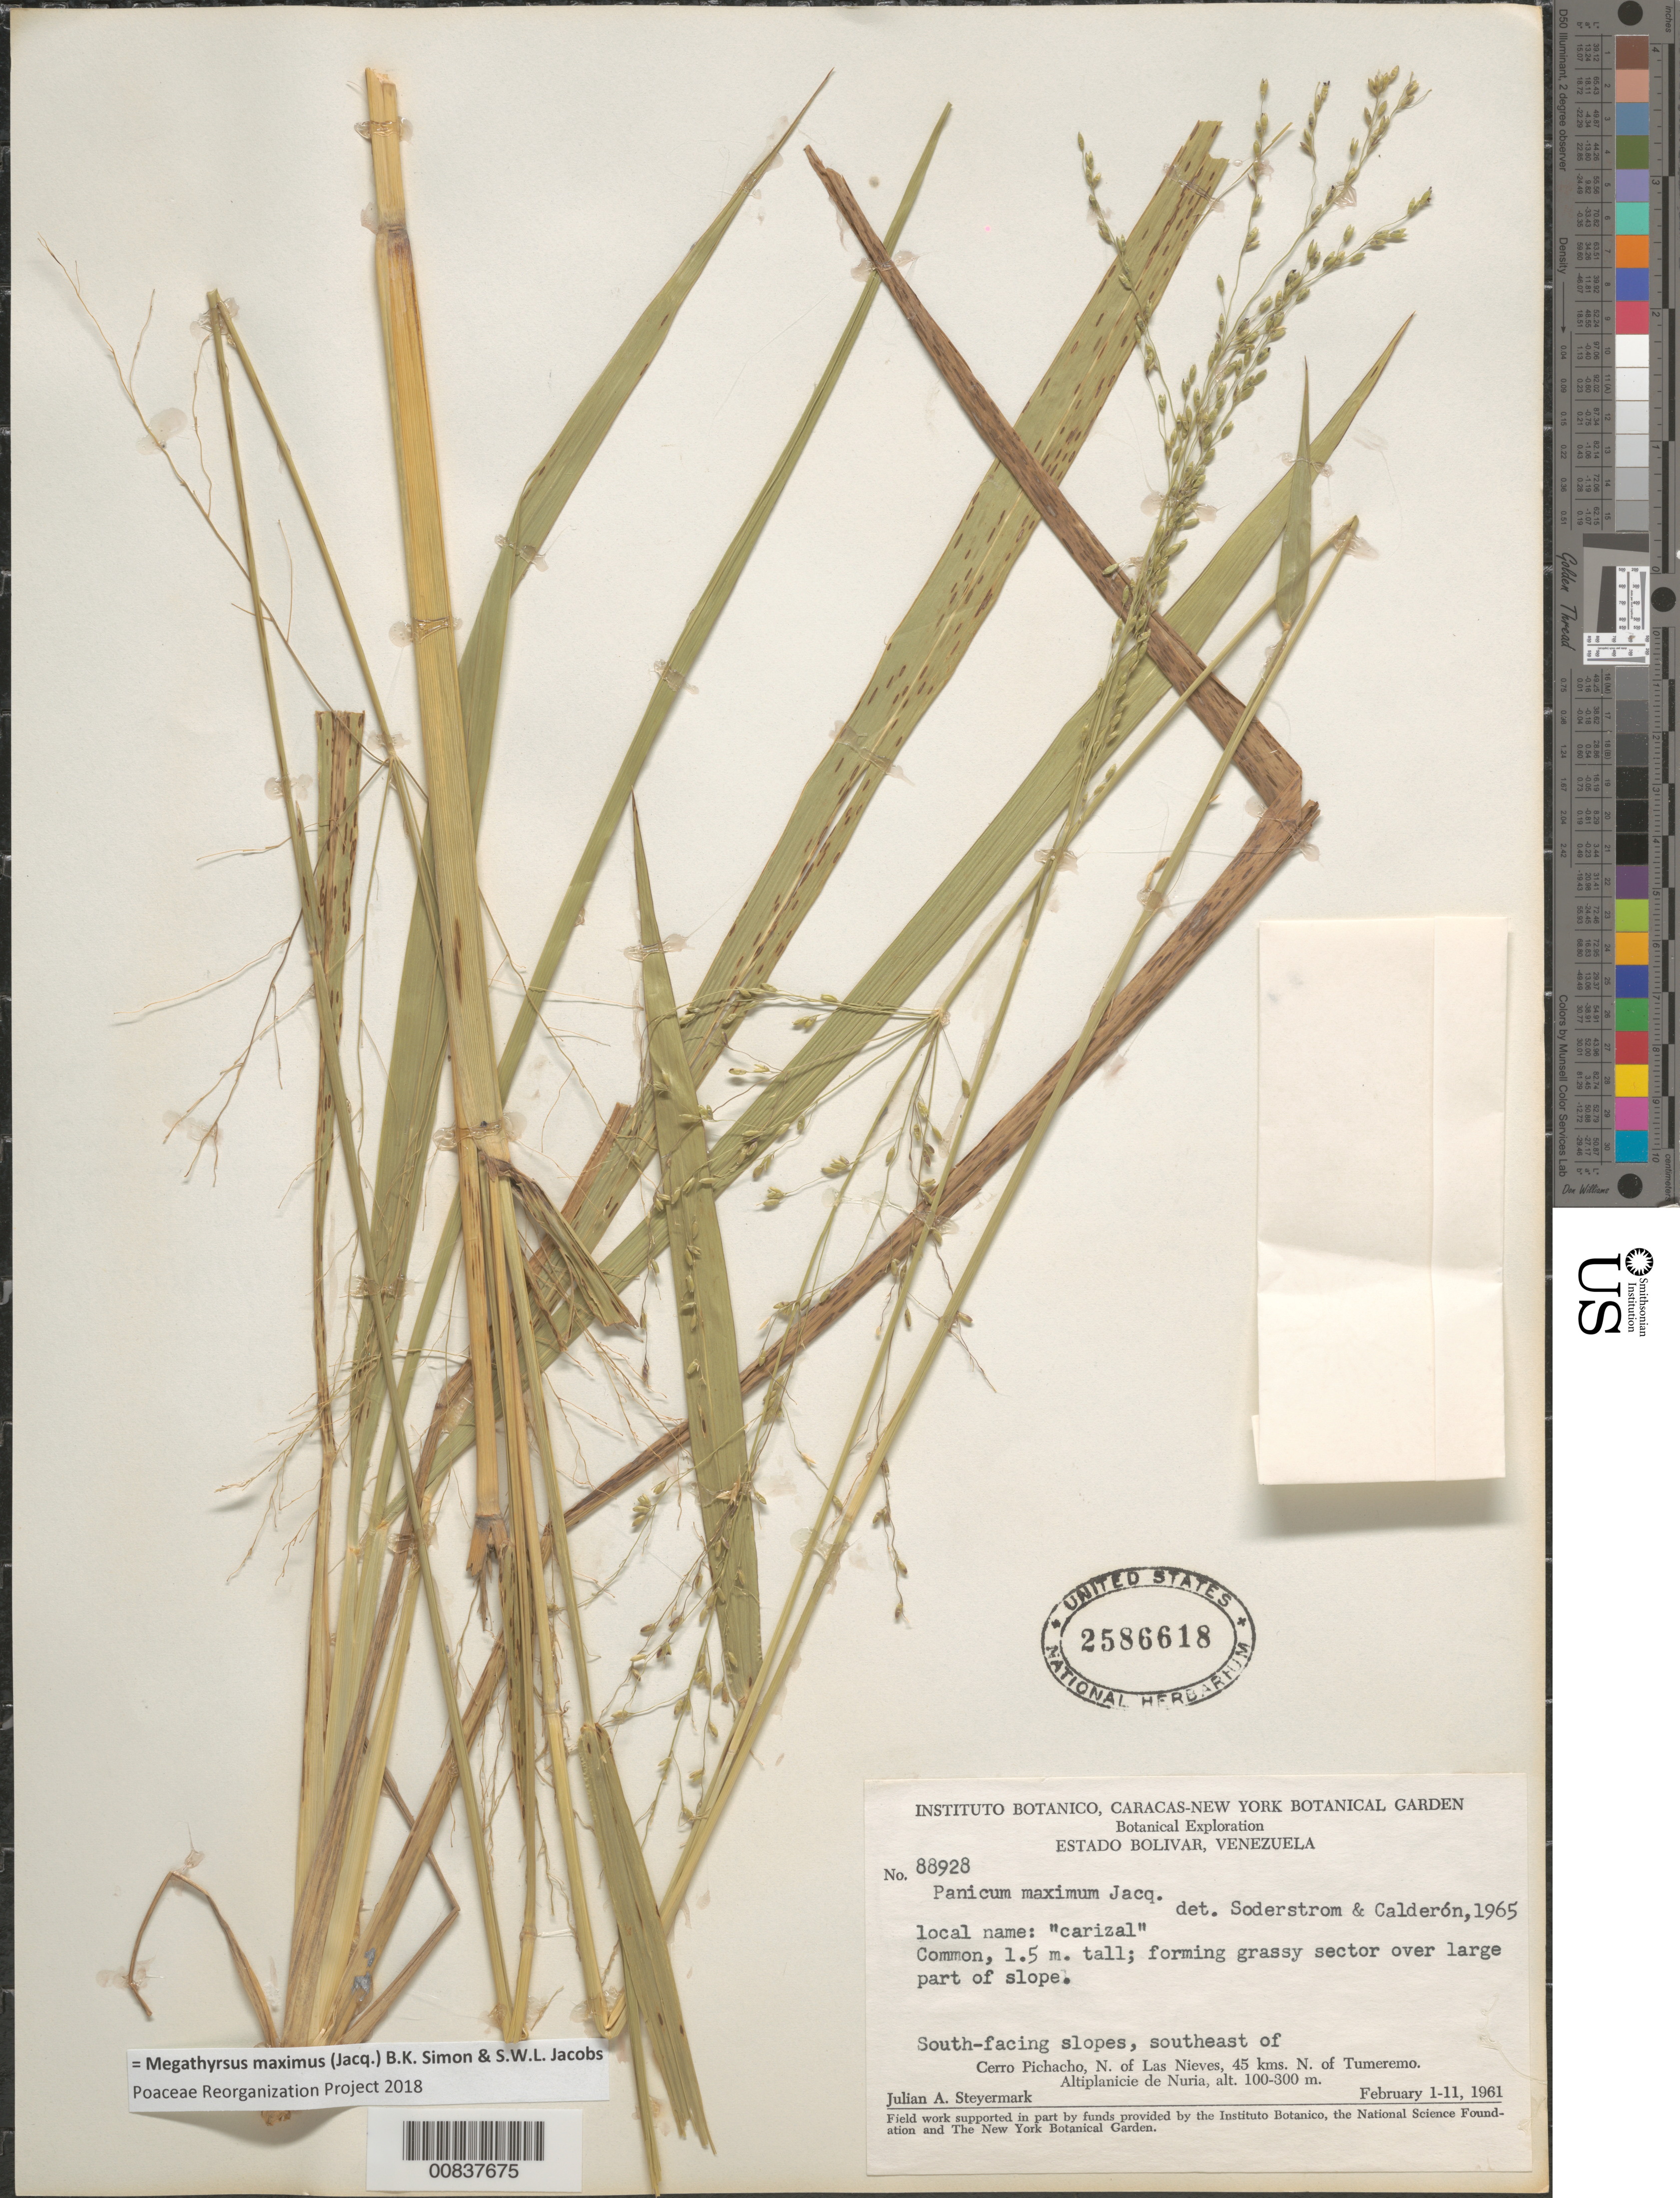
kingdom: Plantae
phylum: Tracheophyta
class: Liliopsida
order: Poales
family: Poaceae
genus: Panicum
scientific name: Panicum maximum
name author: Jacq.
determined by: Soderstrom, T. R.; Calderón, G.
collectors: J. Steyermark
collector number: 88928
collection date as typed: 1-Feb-61 to 11-Feb-61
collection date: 1961-02-01/1961-02-11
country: Venezuela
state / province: Bolívar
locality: Cerro El Picacho, SE of; N of Las Nieves, 45 km N of Tumeremo, Altiplanicie de Nuria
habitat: S-facing slopes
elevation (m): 100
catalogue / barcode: US 2586618